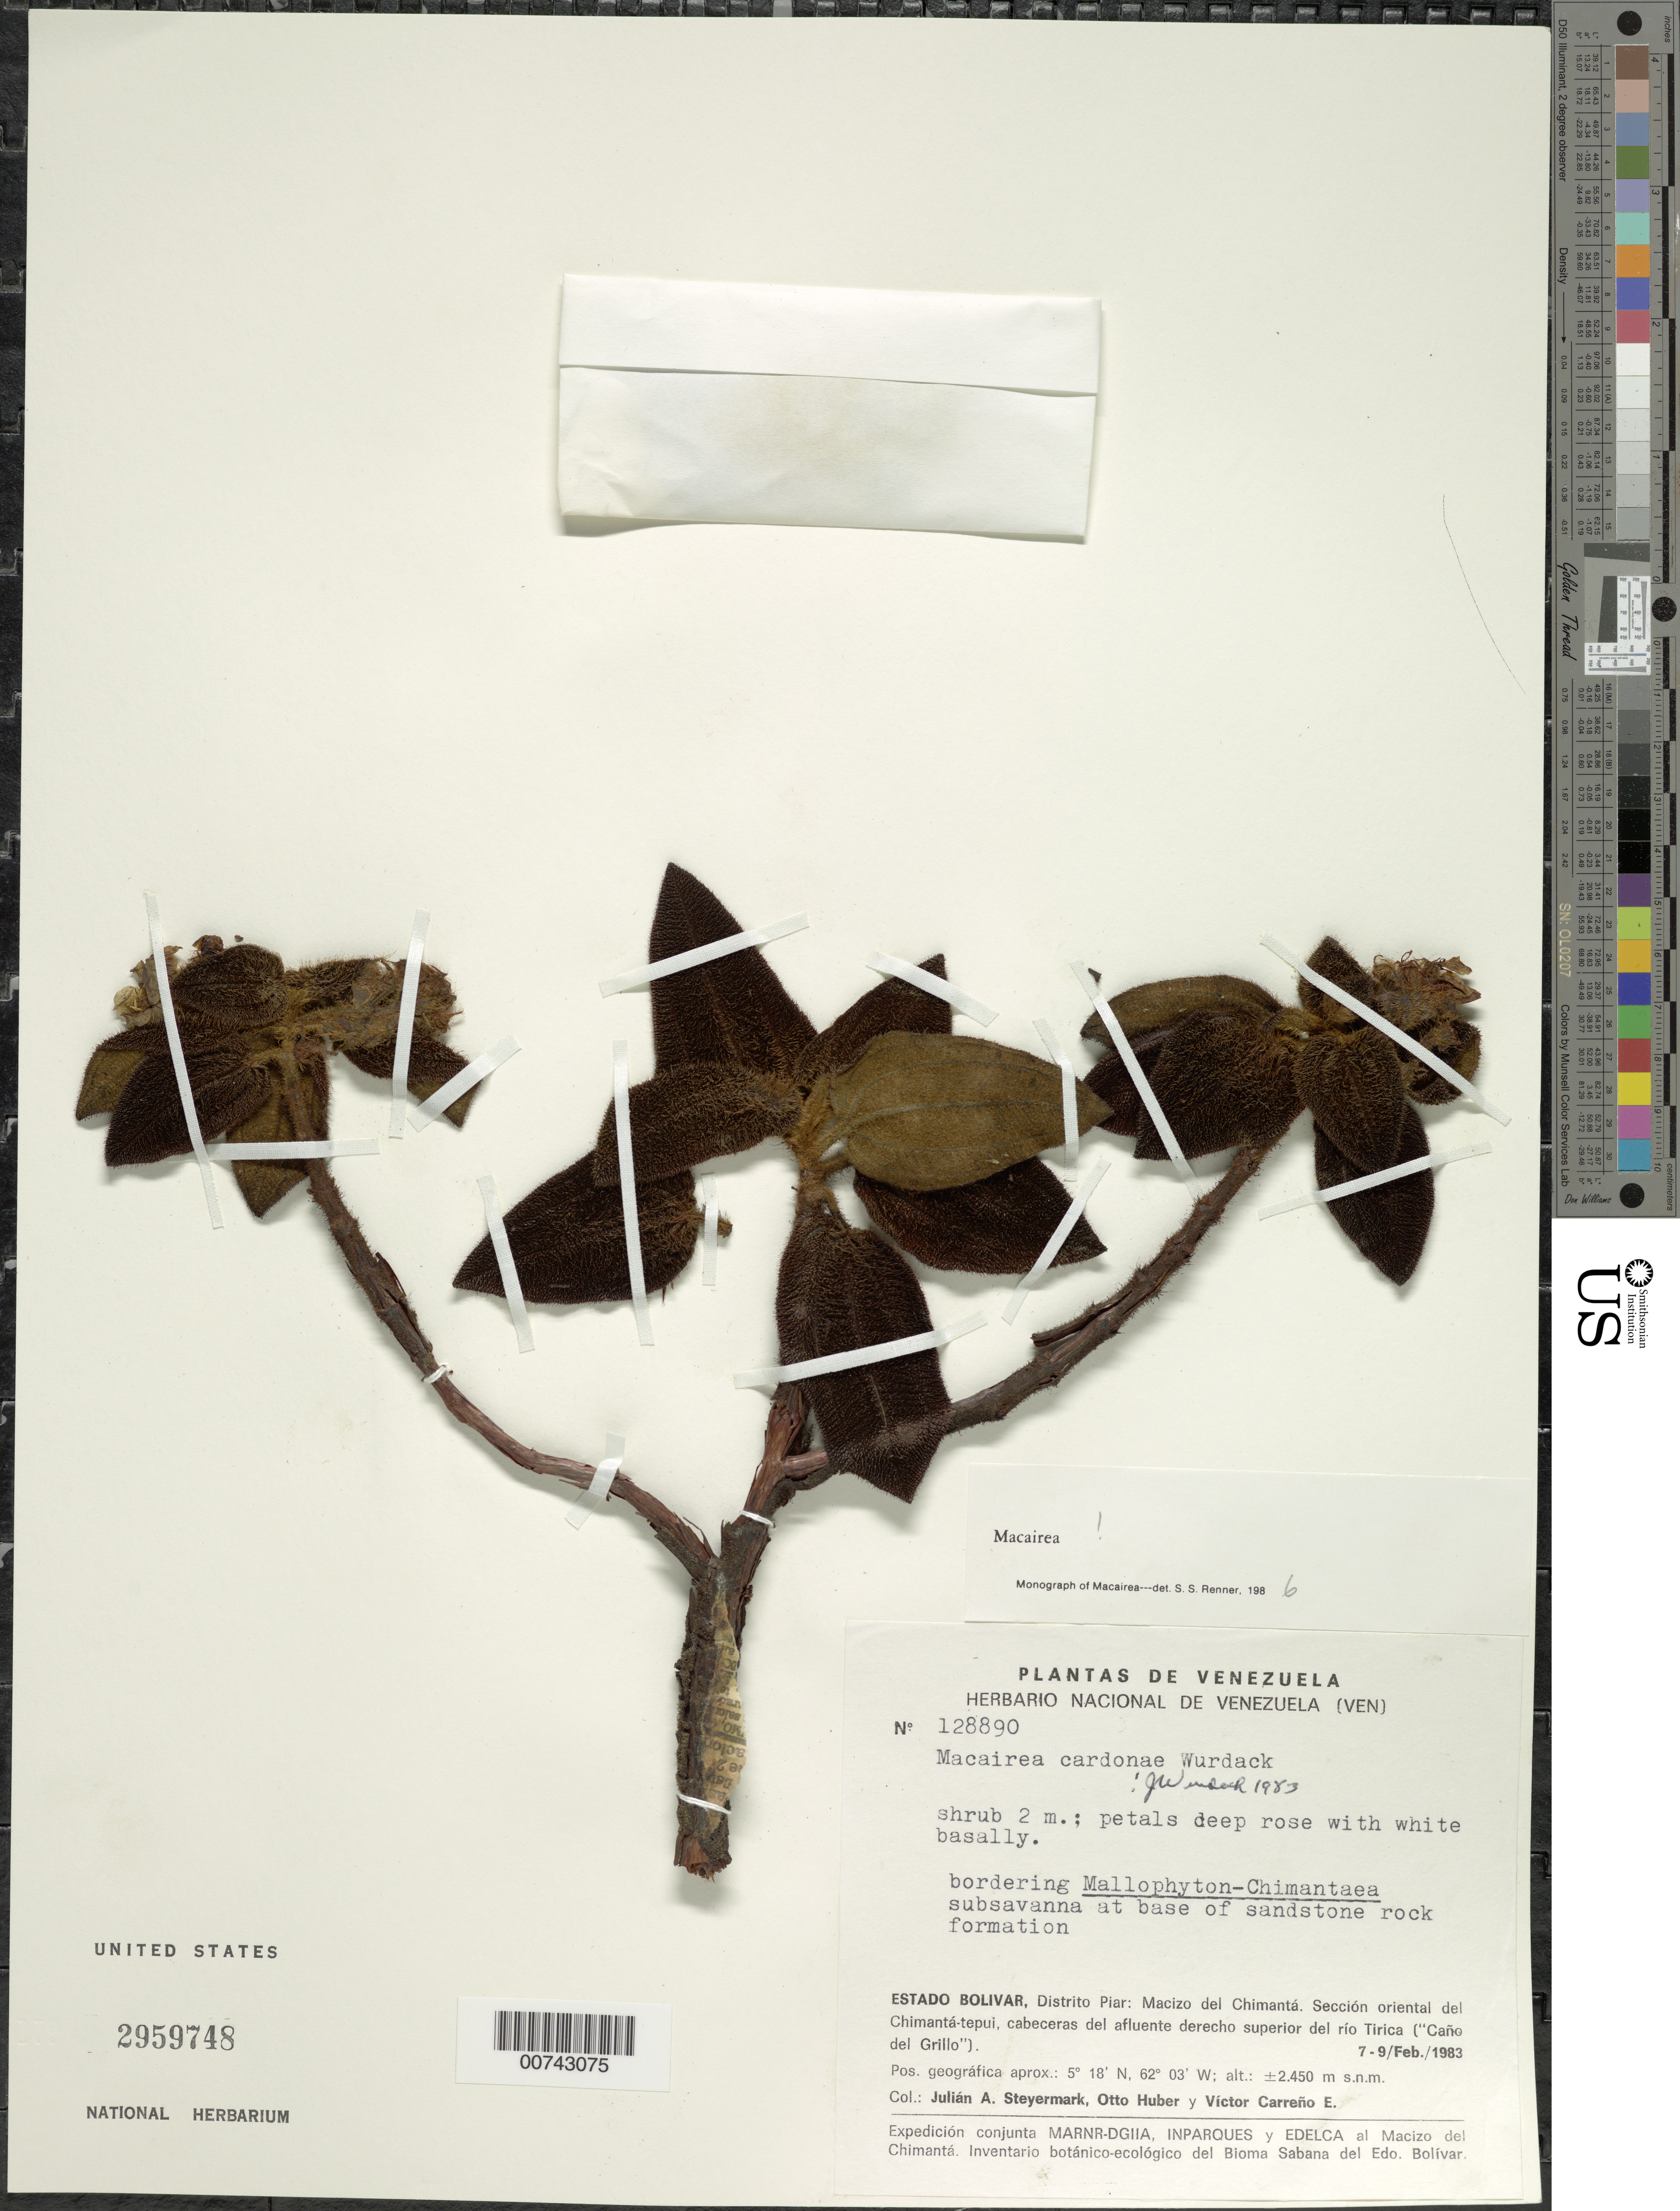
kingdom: Plantae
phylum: Tracheophyta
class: Magnoliopsida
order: Myrtales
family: Melastomataceae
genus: Macairea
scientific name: Macairea cardonae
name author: Wurdack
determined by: Wurdack, John J., (US), US (UNITED STATES)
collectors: J. Steyermark, O. Huber & V. Carreño E.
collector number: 128890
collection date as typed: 7-Feb-83 to 9-Feb-83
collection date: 1983-02-07/1983-02-09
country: Venezuela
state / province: Bolívar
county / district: Piar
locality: Macizo del Chimantá, sect. oriental del Chimantá-tepuí, cabeceras del afluente derecho superíor del Río Tirica (Caño del Grillo)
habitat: Bordering Mallophtyon-Chimantaea subsavana at base of sandstone rock formation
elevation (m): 2450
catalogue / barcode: US 2959748